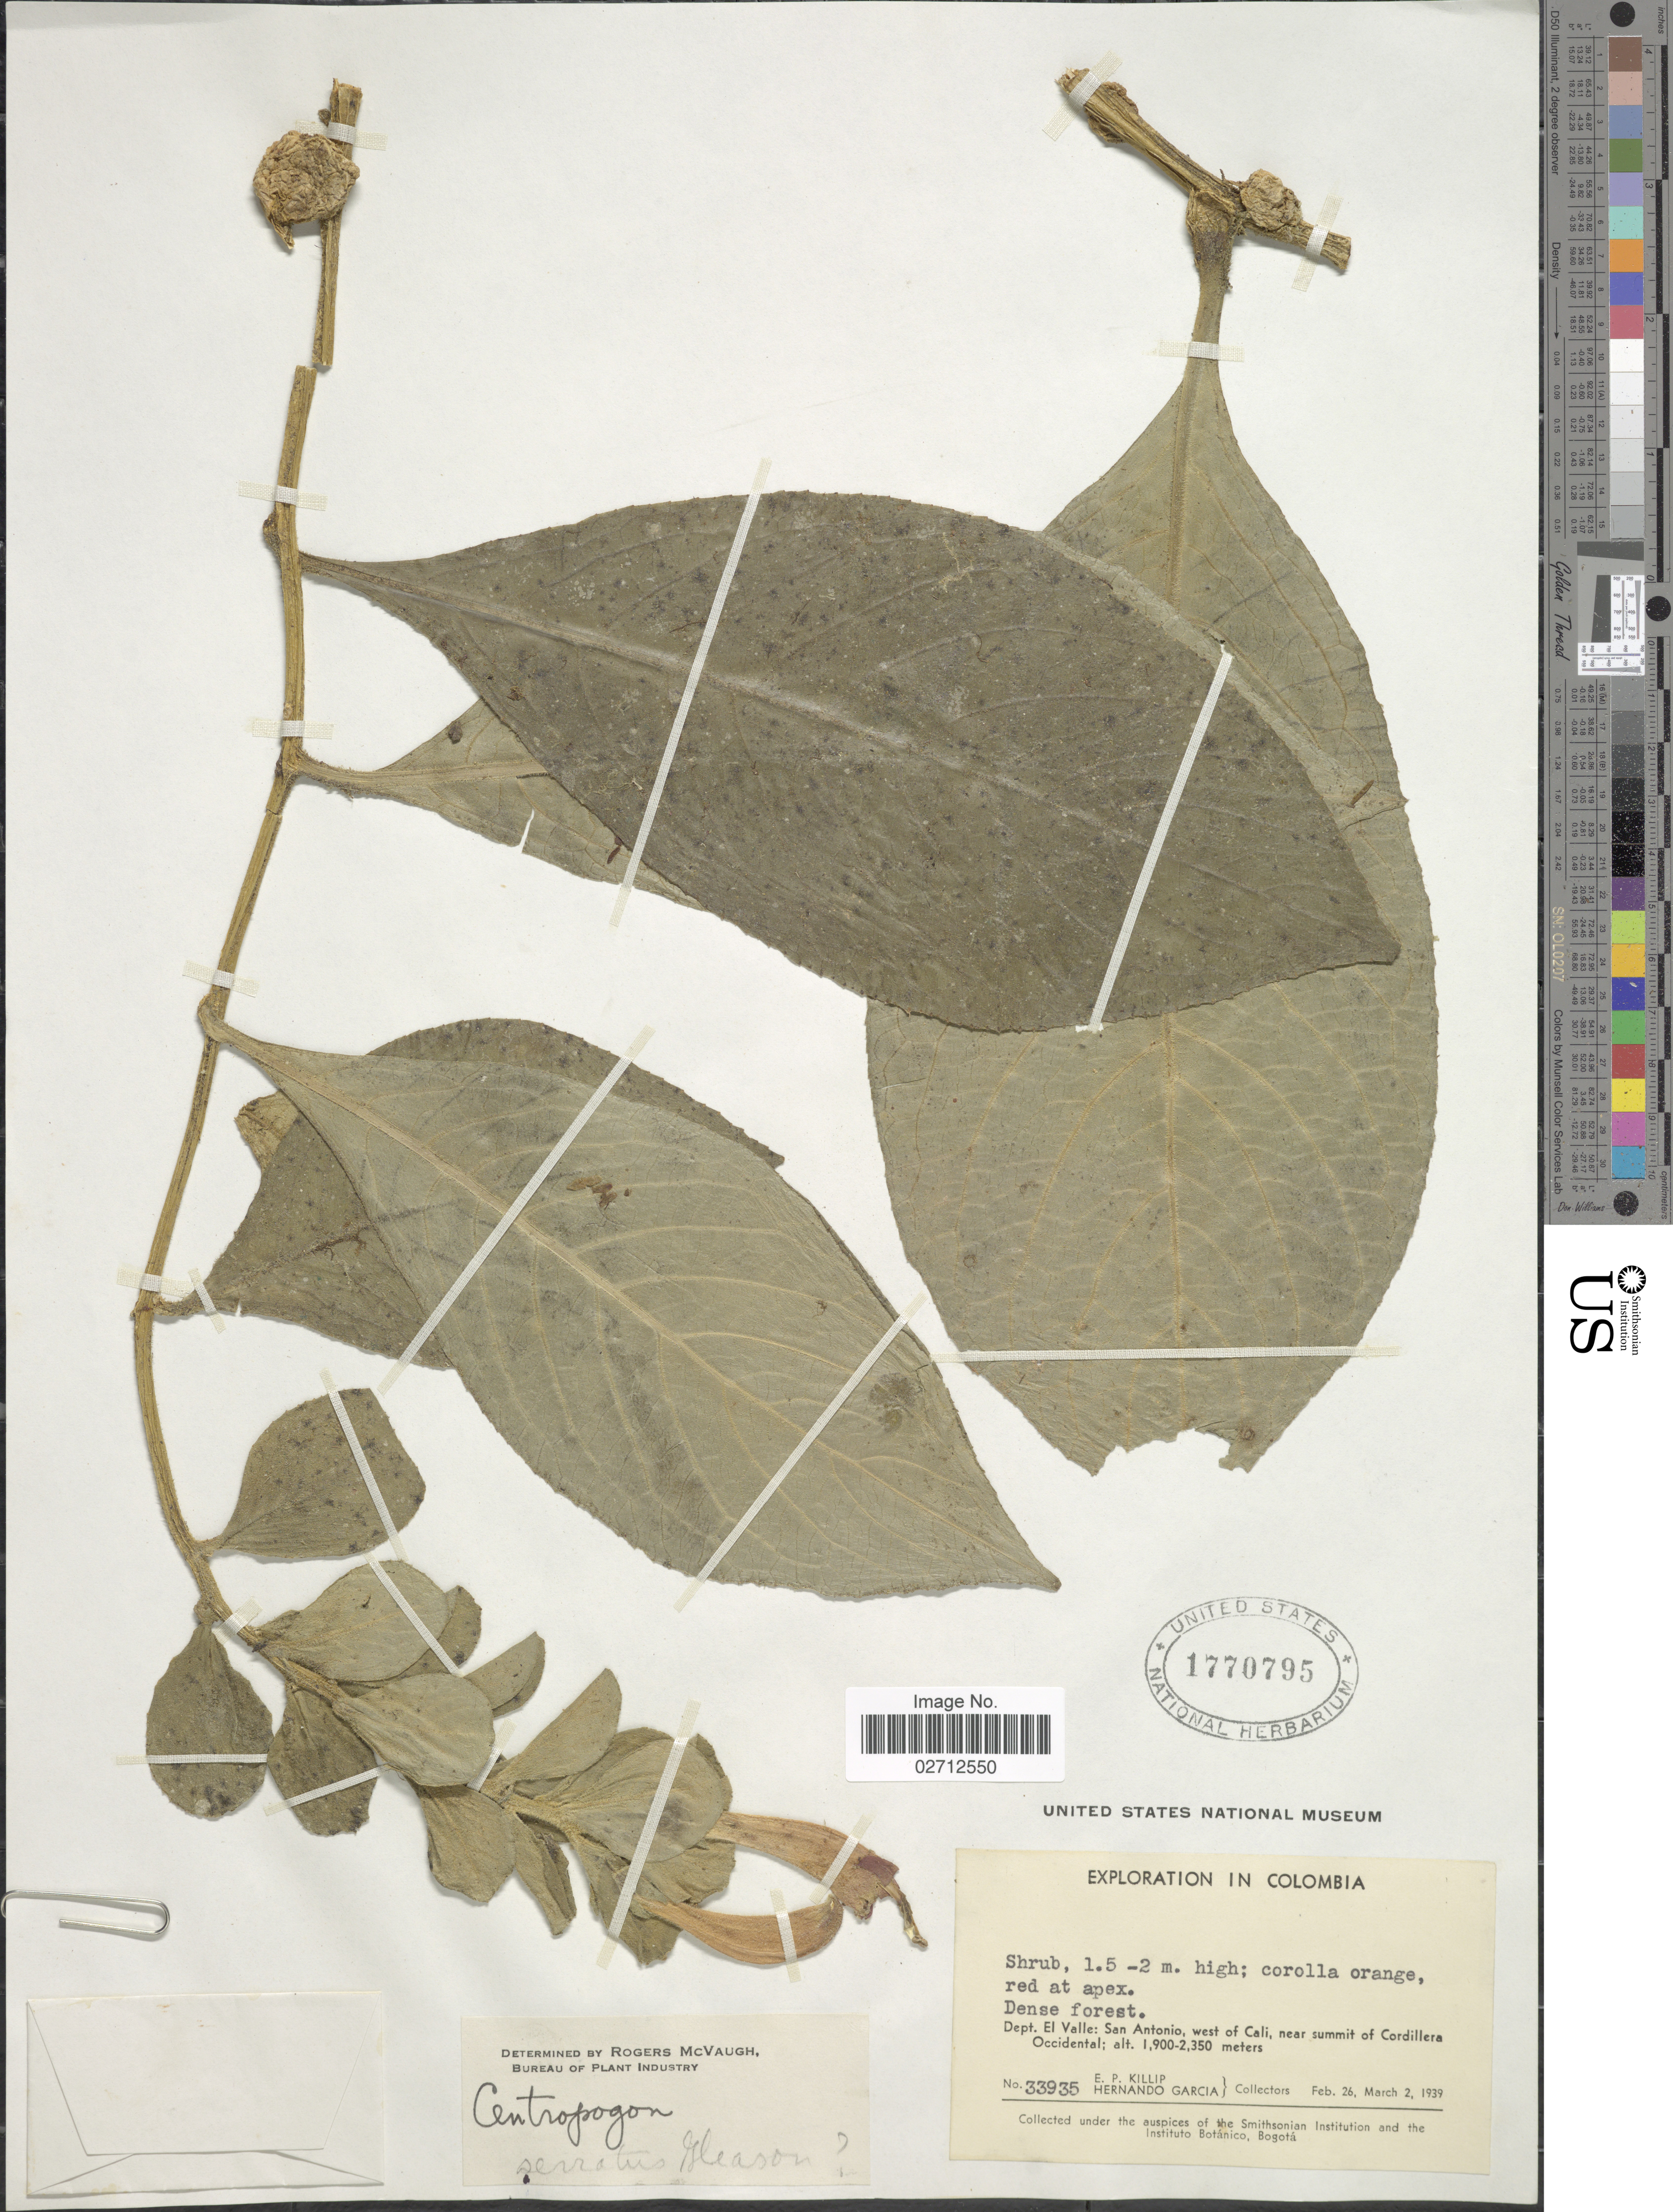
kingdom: Plantae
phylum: Tracheophyta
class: Magnoliopsida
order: Asterales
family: Campanulaceae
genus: Centropogon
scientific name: Centropogon serratus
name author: Gleason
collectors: E. P. Killip & H. Garcia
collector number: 33935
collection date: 1939-02-26/1939-03-02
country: Colombia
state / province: Valle del Cauca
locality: Dense forest. Dept. El Valle: San Antonio, west of Cali, near summit of Cordillera Occidental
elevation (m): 1900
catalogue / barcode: US 1770795